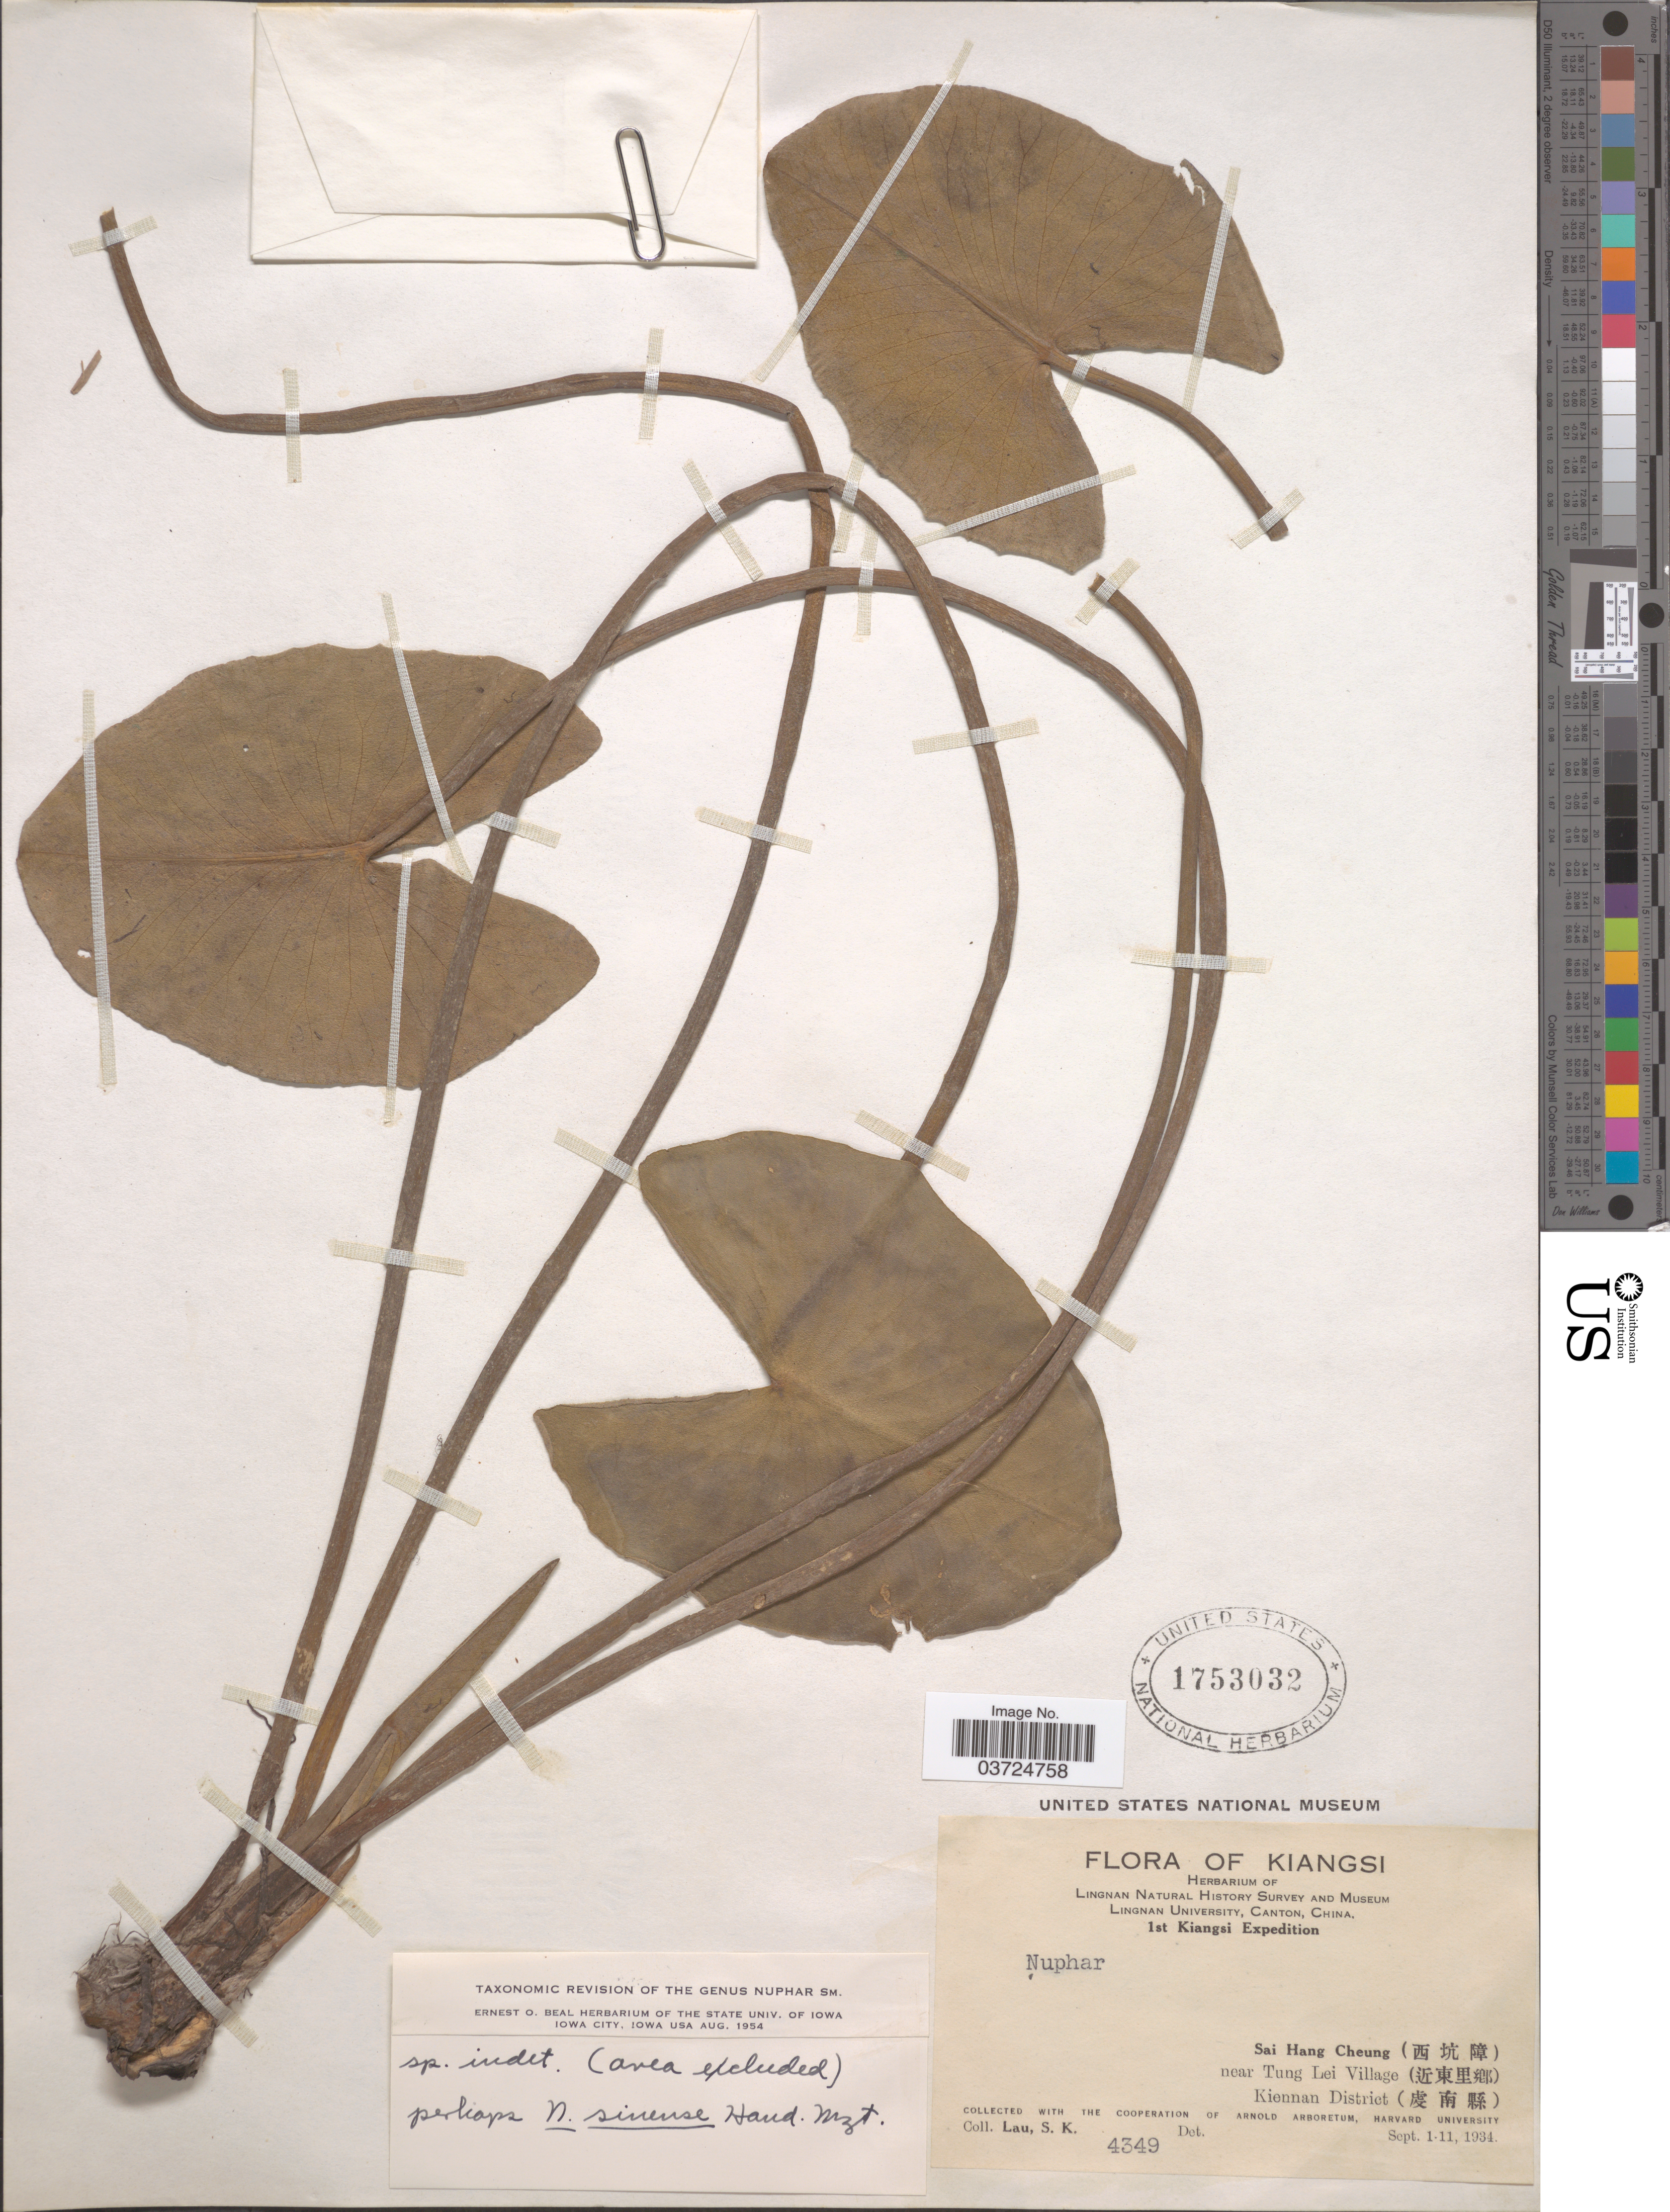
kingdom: Plantae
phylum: Tracheophyta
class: Magnoliopsida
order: Nymphaeales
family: Nymphaeaceae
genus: Nuphar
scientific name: Nuphar sinensis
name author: Hand.-Mazz.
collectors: S. K. Lau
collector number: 4349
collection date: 1934-09-01/1934-09-11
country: China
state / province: Jiangxi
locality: Kiangsi. Sai Hang Cheung (X) near tung Lei Village (X). Kiennan District (X).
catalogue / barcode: US 1753032